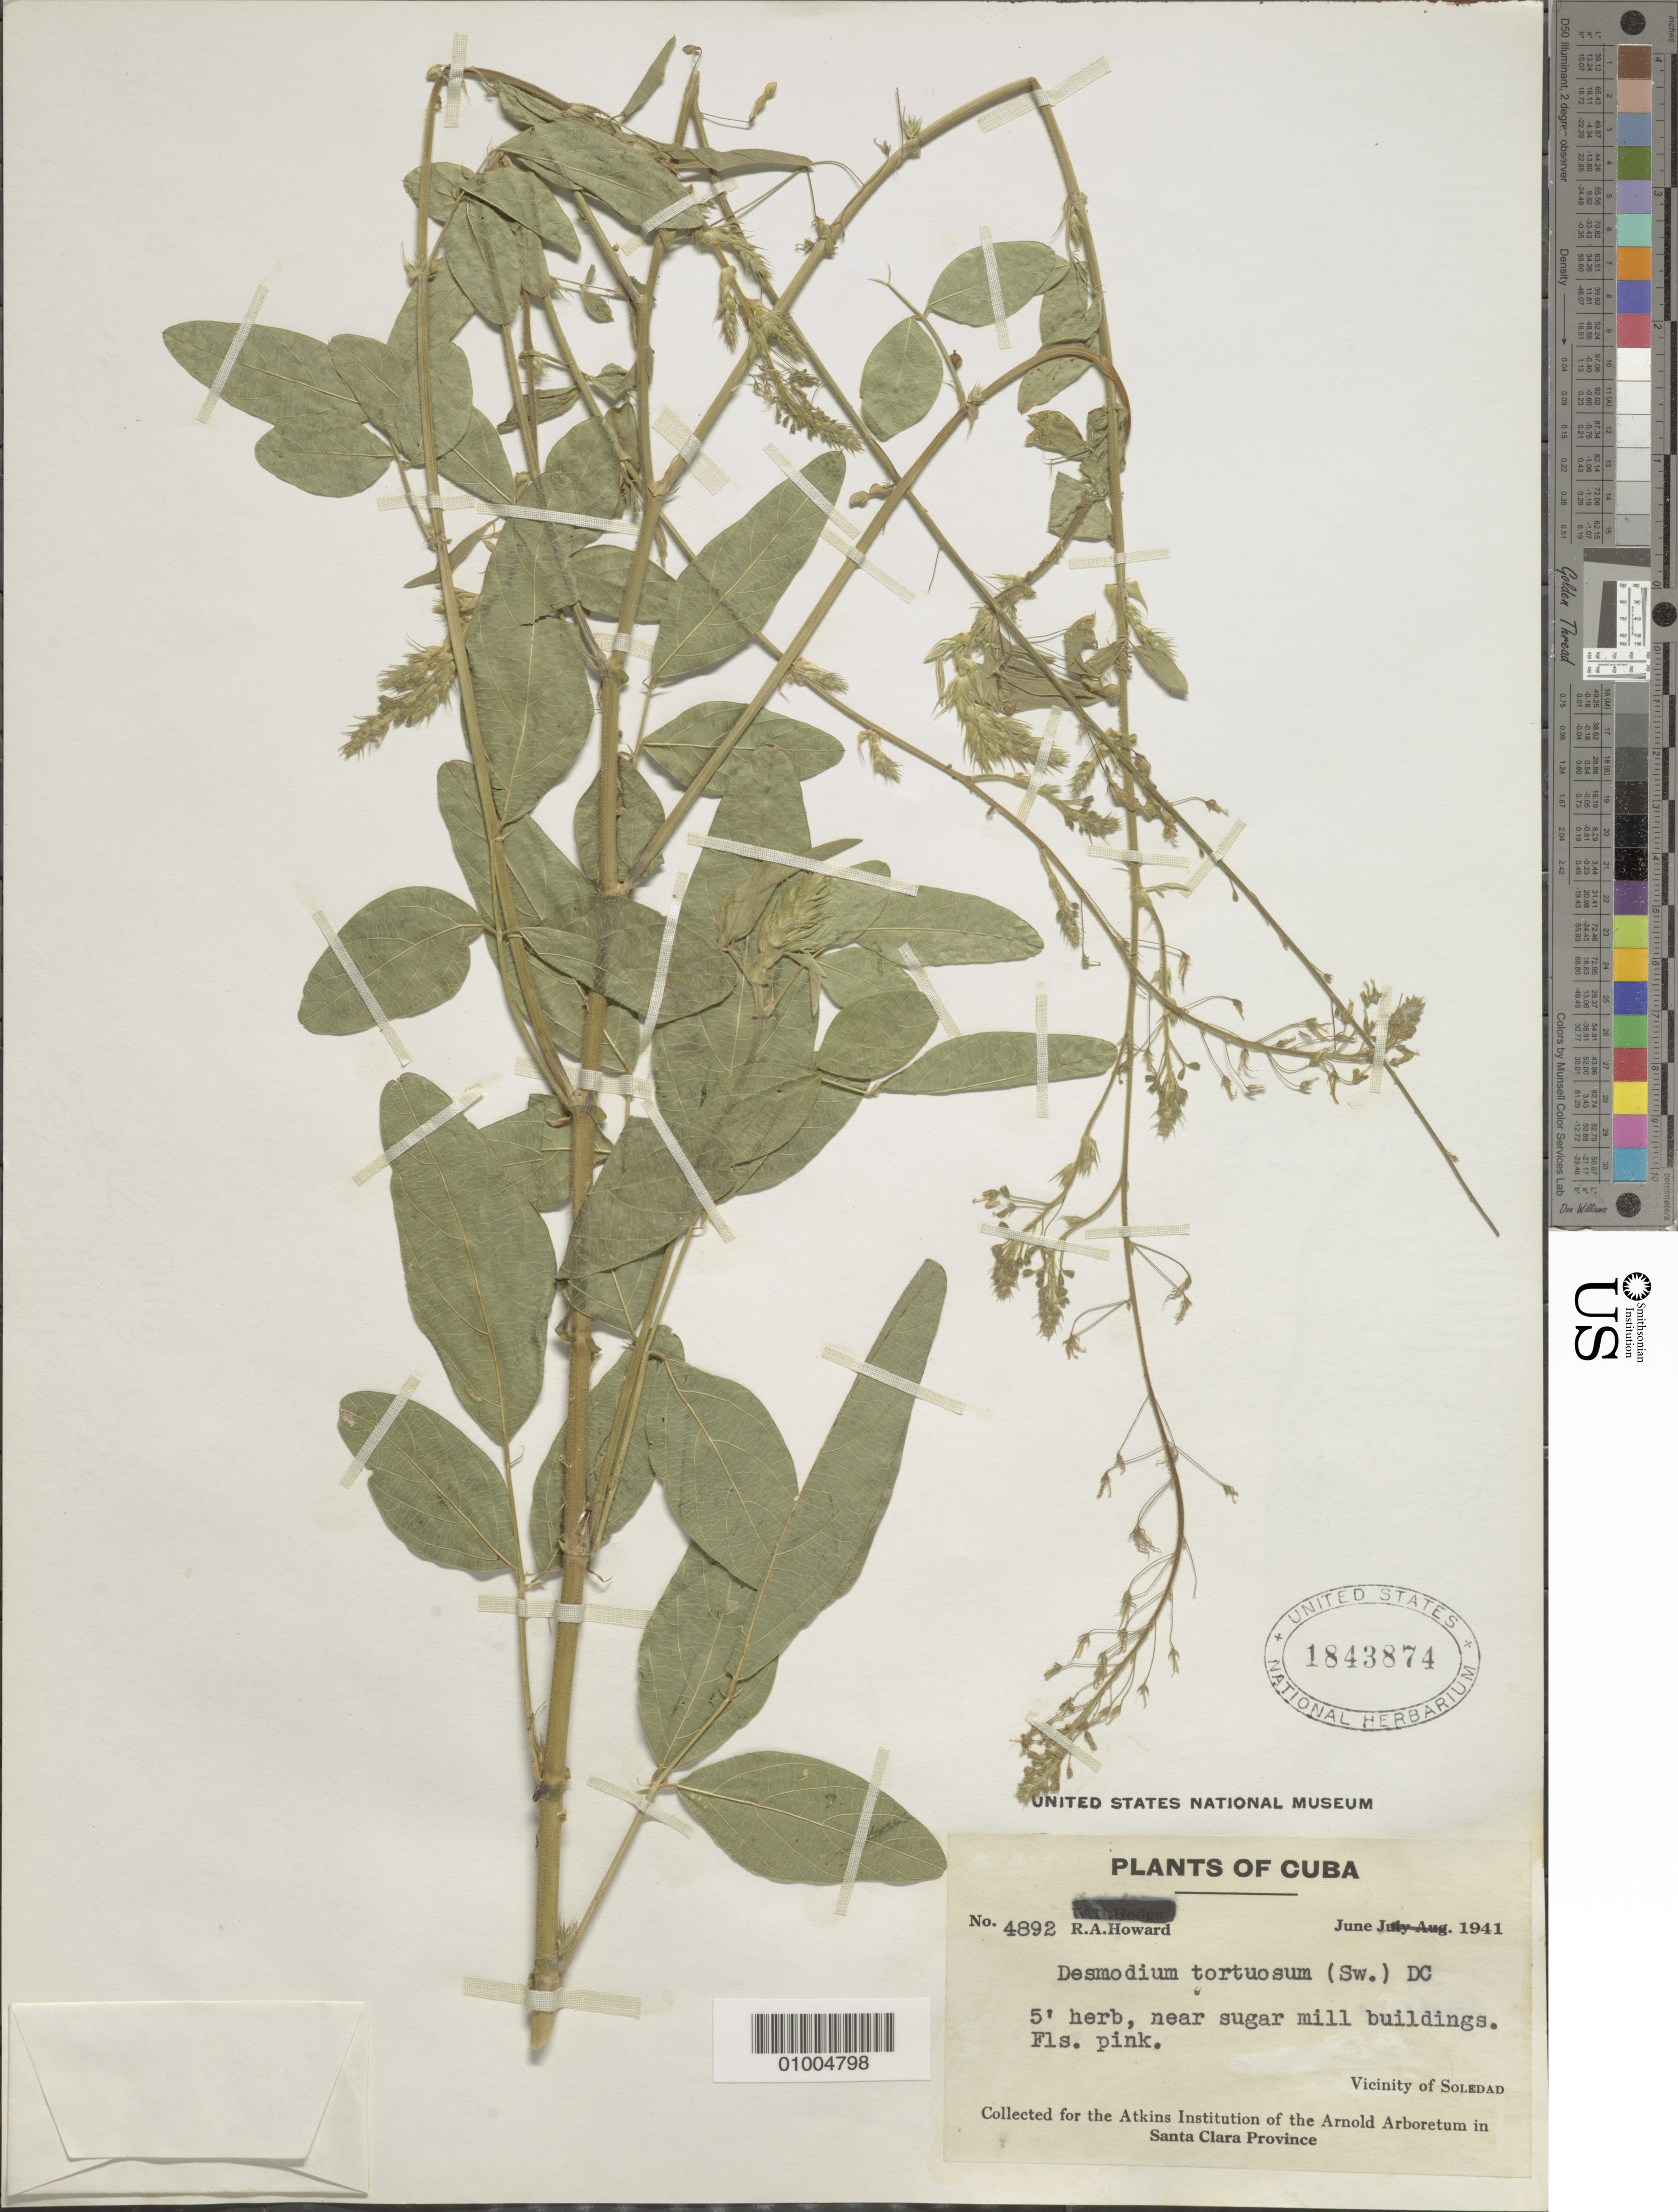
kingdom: Plantae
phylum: Tracheophyta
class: Magnoliopsida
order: Fabales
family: Fabaceae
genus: Desmodium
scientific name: Desmodium tortuosum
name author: (Sw.) DC.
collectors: R. A. Howard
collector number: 4892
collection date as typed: Jun 1941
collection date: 1941-06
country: Cuba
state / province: Cienfuegos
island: Cuba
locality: Vicinity of Soledad Near sugar mill building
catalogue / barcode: US 1843874